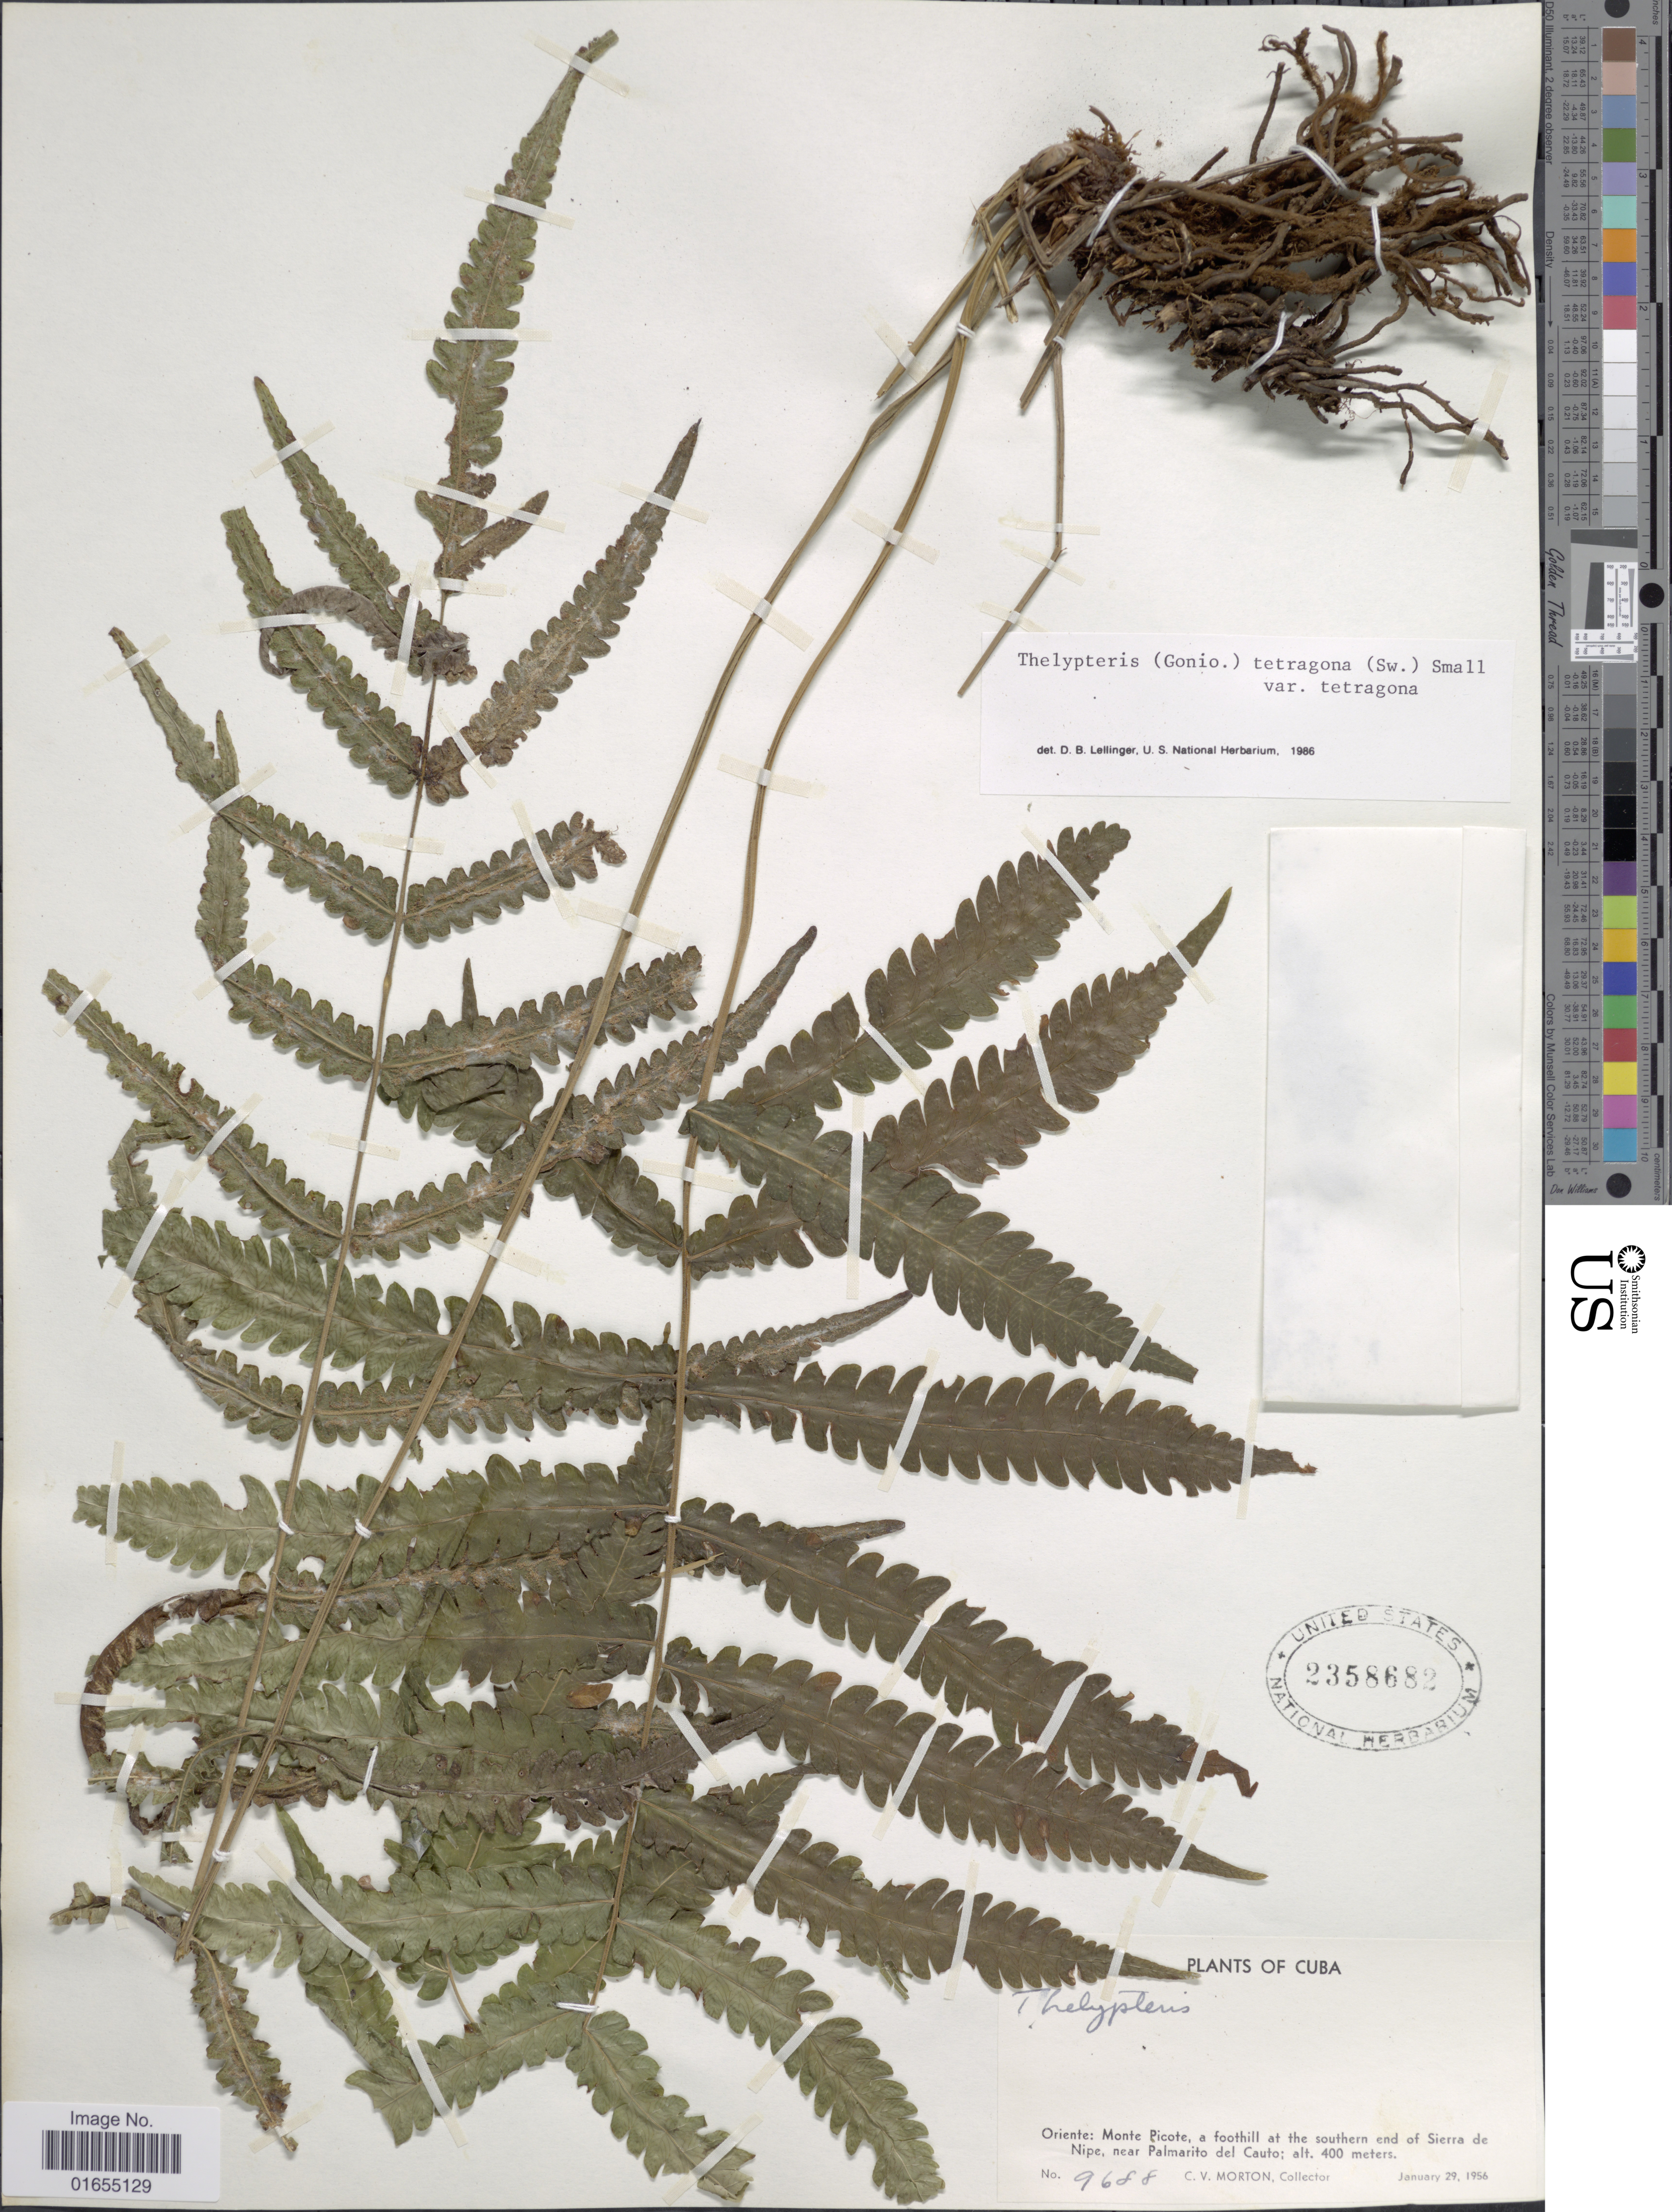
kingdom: Plantae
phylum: Tracheophyta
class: Polypodiopsida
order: Polypodiales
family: Thelypteridaceae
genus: Goniopteris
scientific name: Goniopteris subtetragona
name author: (Link) Vareschi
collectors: C. V. Morton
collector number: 9688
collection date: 1956-01-29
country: Cuba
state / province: Oriente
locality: Monte Picote, a foothill at the southern end of Sierra de Nipe, near Palmarito del Cauto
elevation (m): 400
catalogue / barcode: US 2358682